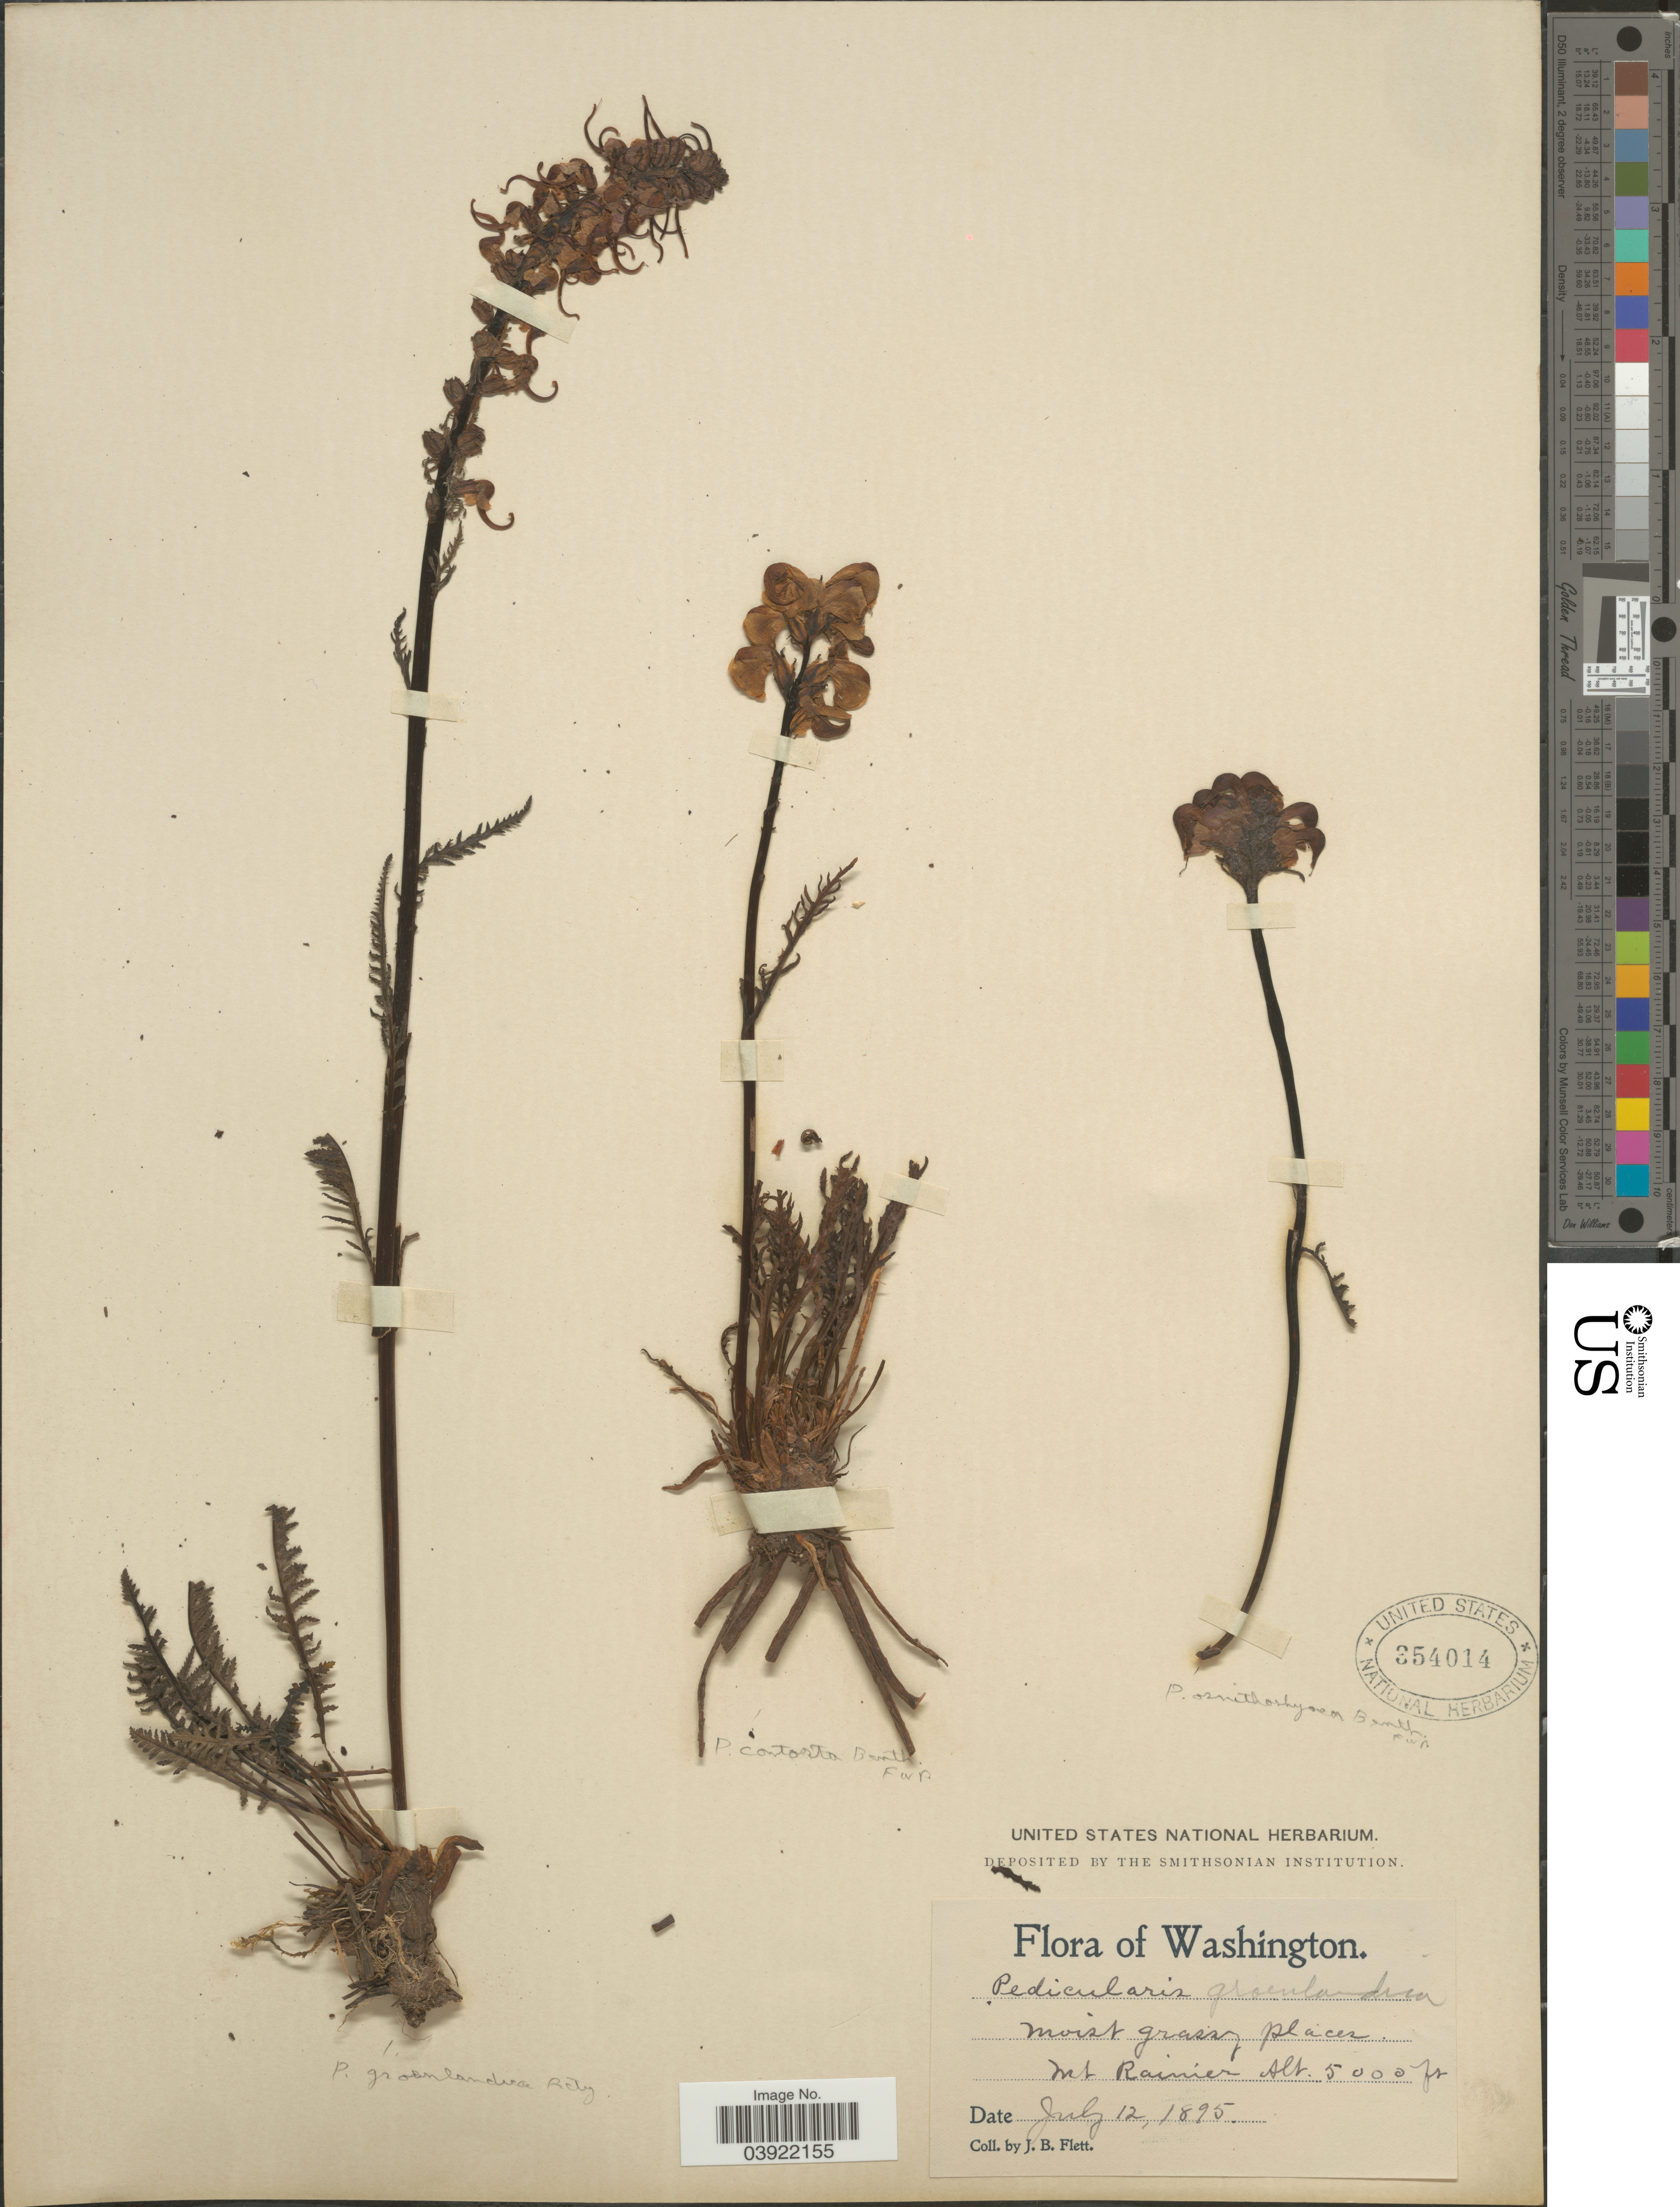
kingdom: Plantae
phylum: Tracheophyta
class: Magnoliopsida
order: Lamiales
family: Orobanchaceae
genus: Pedicularis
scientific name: Pedicularis groenlandica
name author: Retz.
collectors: J. Flett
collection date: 1895-07-12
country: United States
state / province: Washington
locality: Moist grassy places. Mt. Rainier.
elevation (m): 1524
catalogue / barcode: US 354014